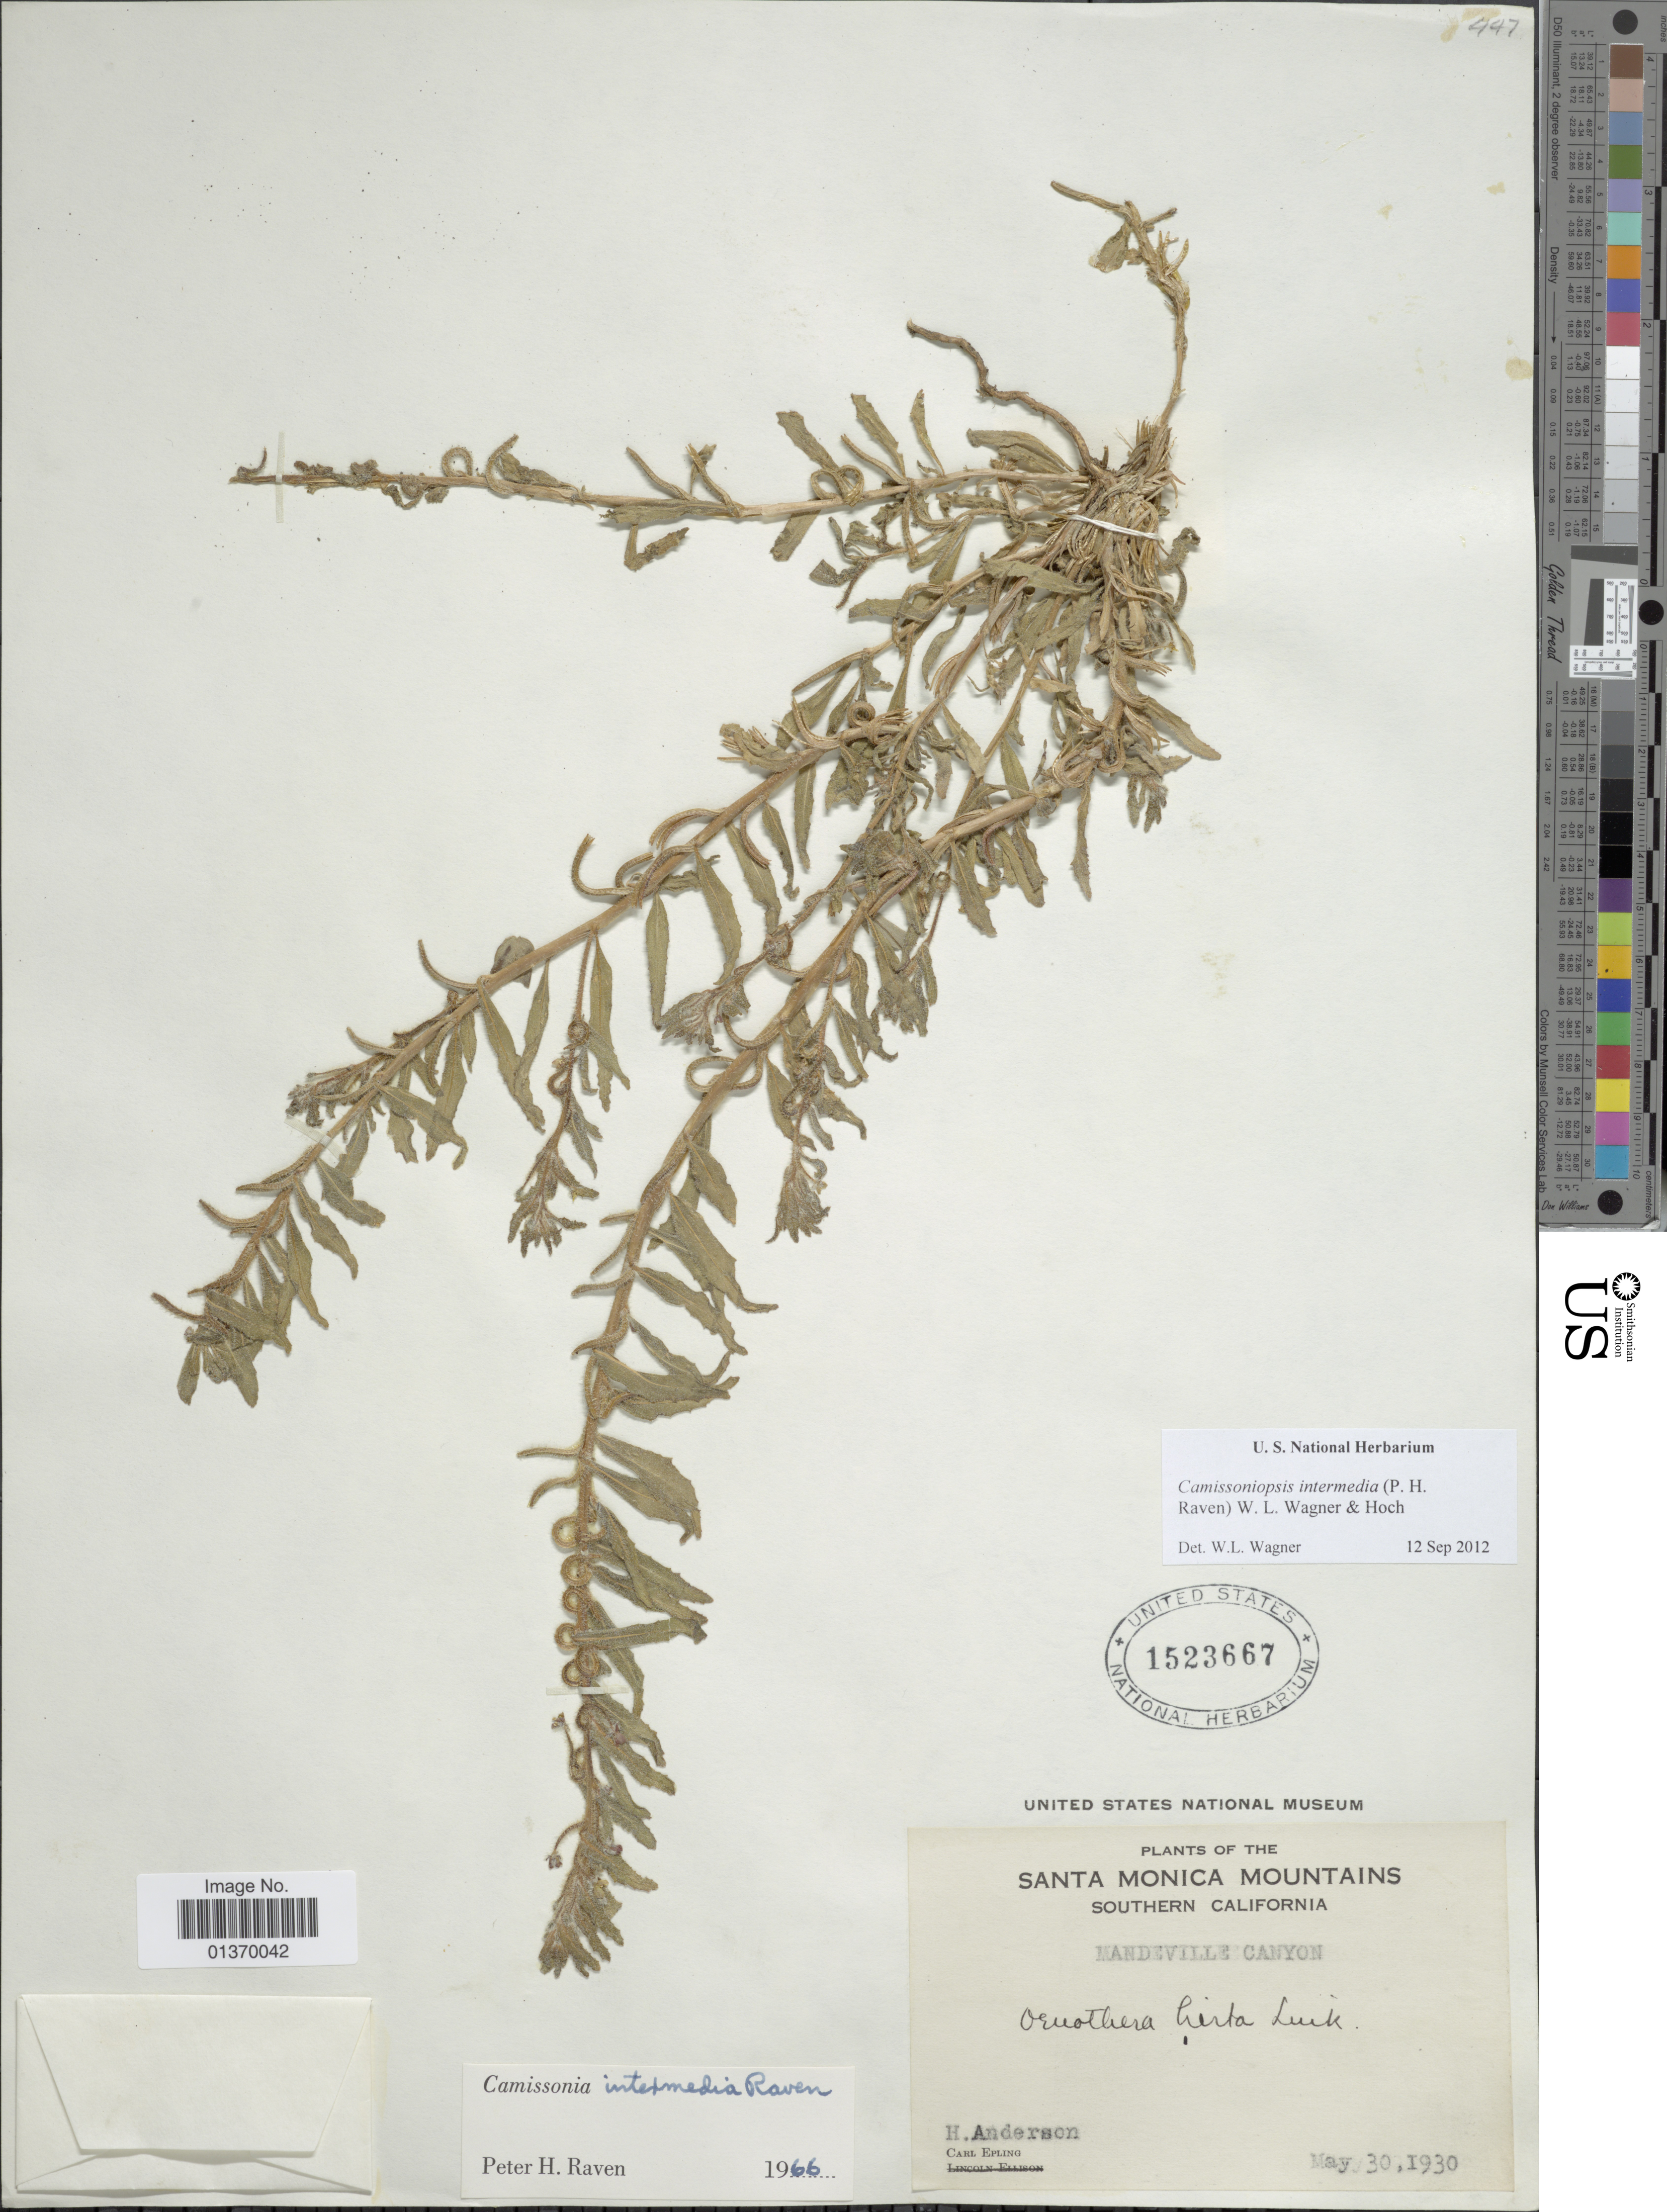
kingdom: Plantae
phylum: Tracheophyta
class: Magnoliopsida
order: Myrtales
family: Onagraceae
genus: Camissoniopsis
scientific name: Camissoniopsis intermedia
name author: (P.H. Raven) W.L. Wagner & Hoch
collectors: H. Anderson & C. C. Epling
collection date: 1930-05-30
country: United States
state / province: California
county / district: Los Angeles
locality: Santa Monica Mountains, Southern California, Mandeville Canyon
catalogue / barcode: US 1523667